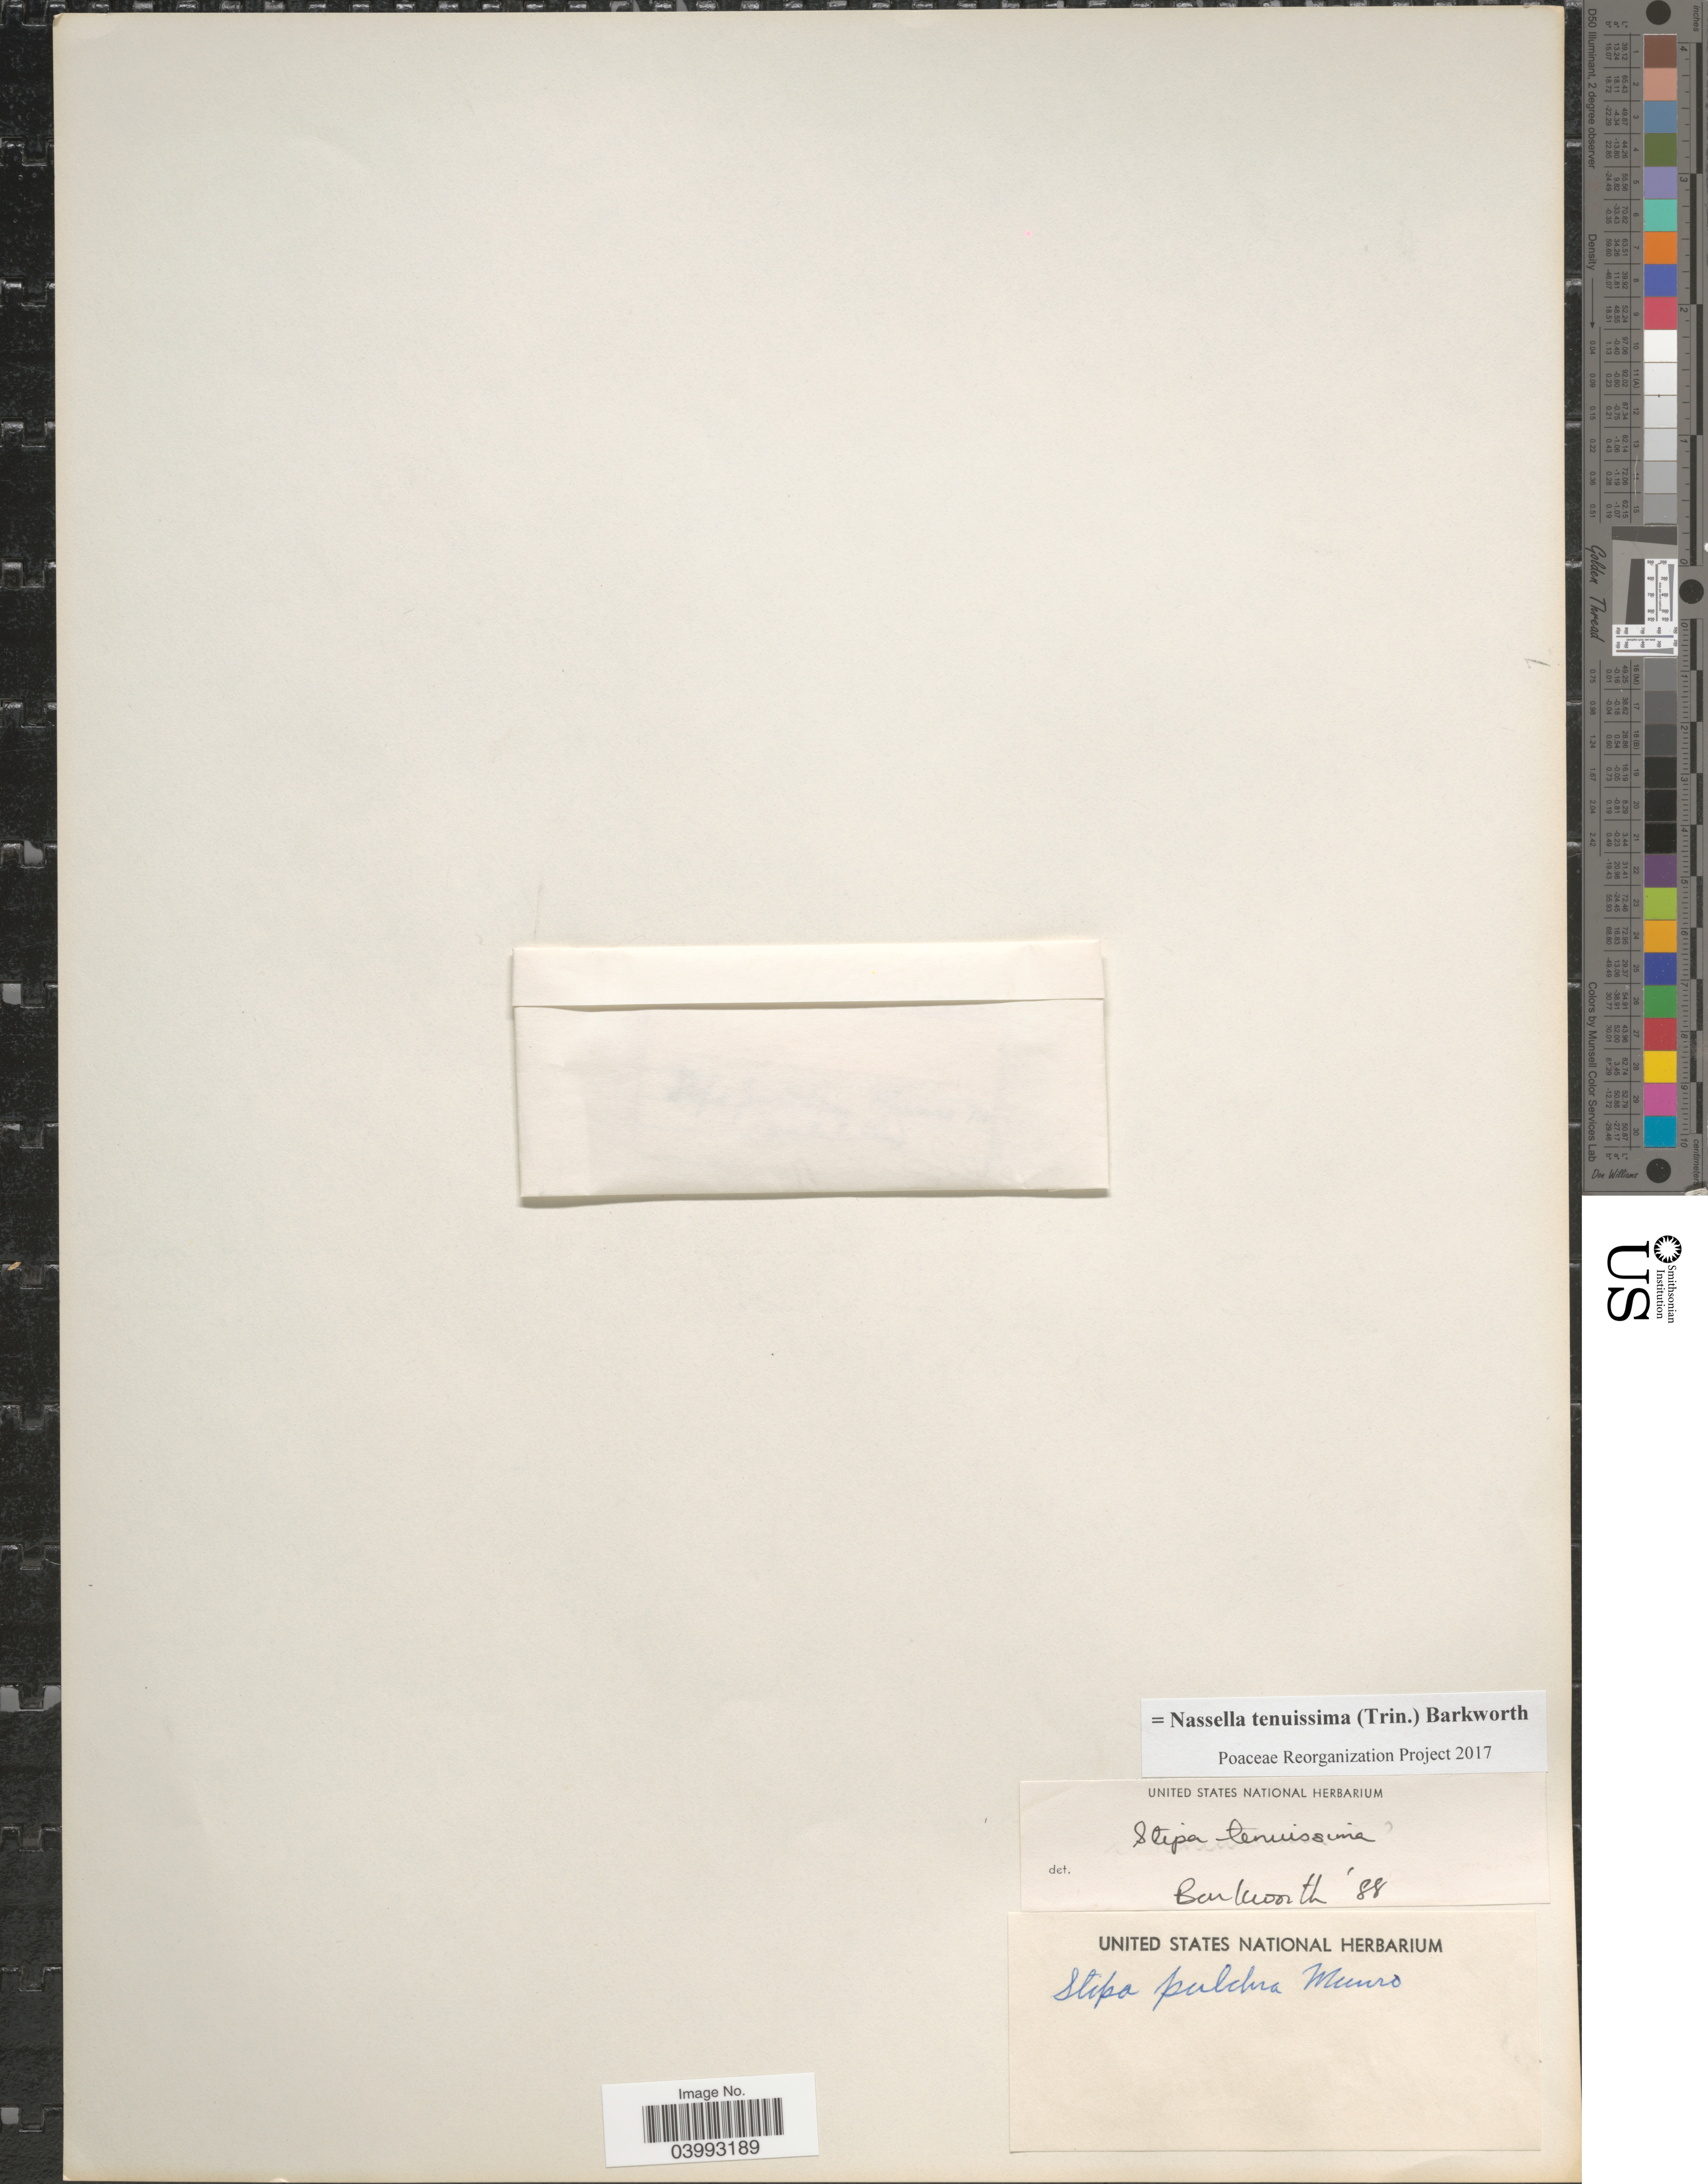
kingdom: Plantae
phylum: Tracheophyta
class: Liliopsida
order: Poales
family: Poaceae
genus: Nassella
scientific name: Nassella tenuissima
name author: (Trin.) Barkworth